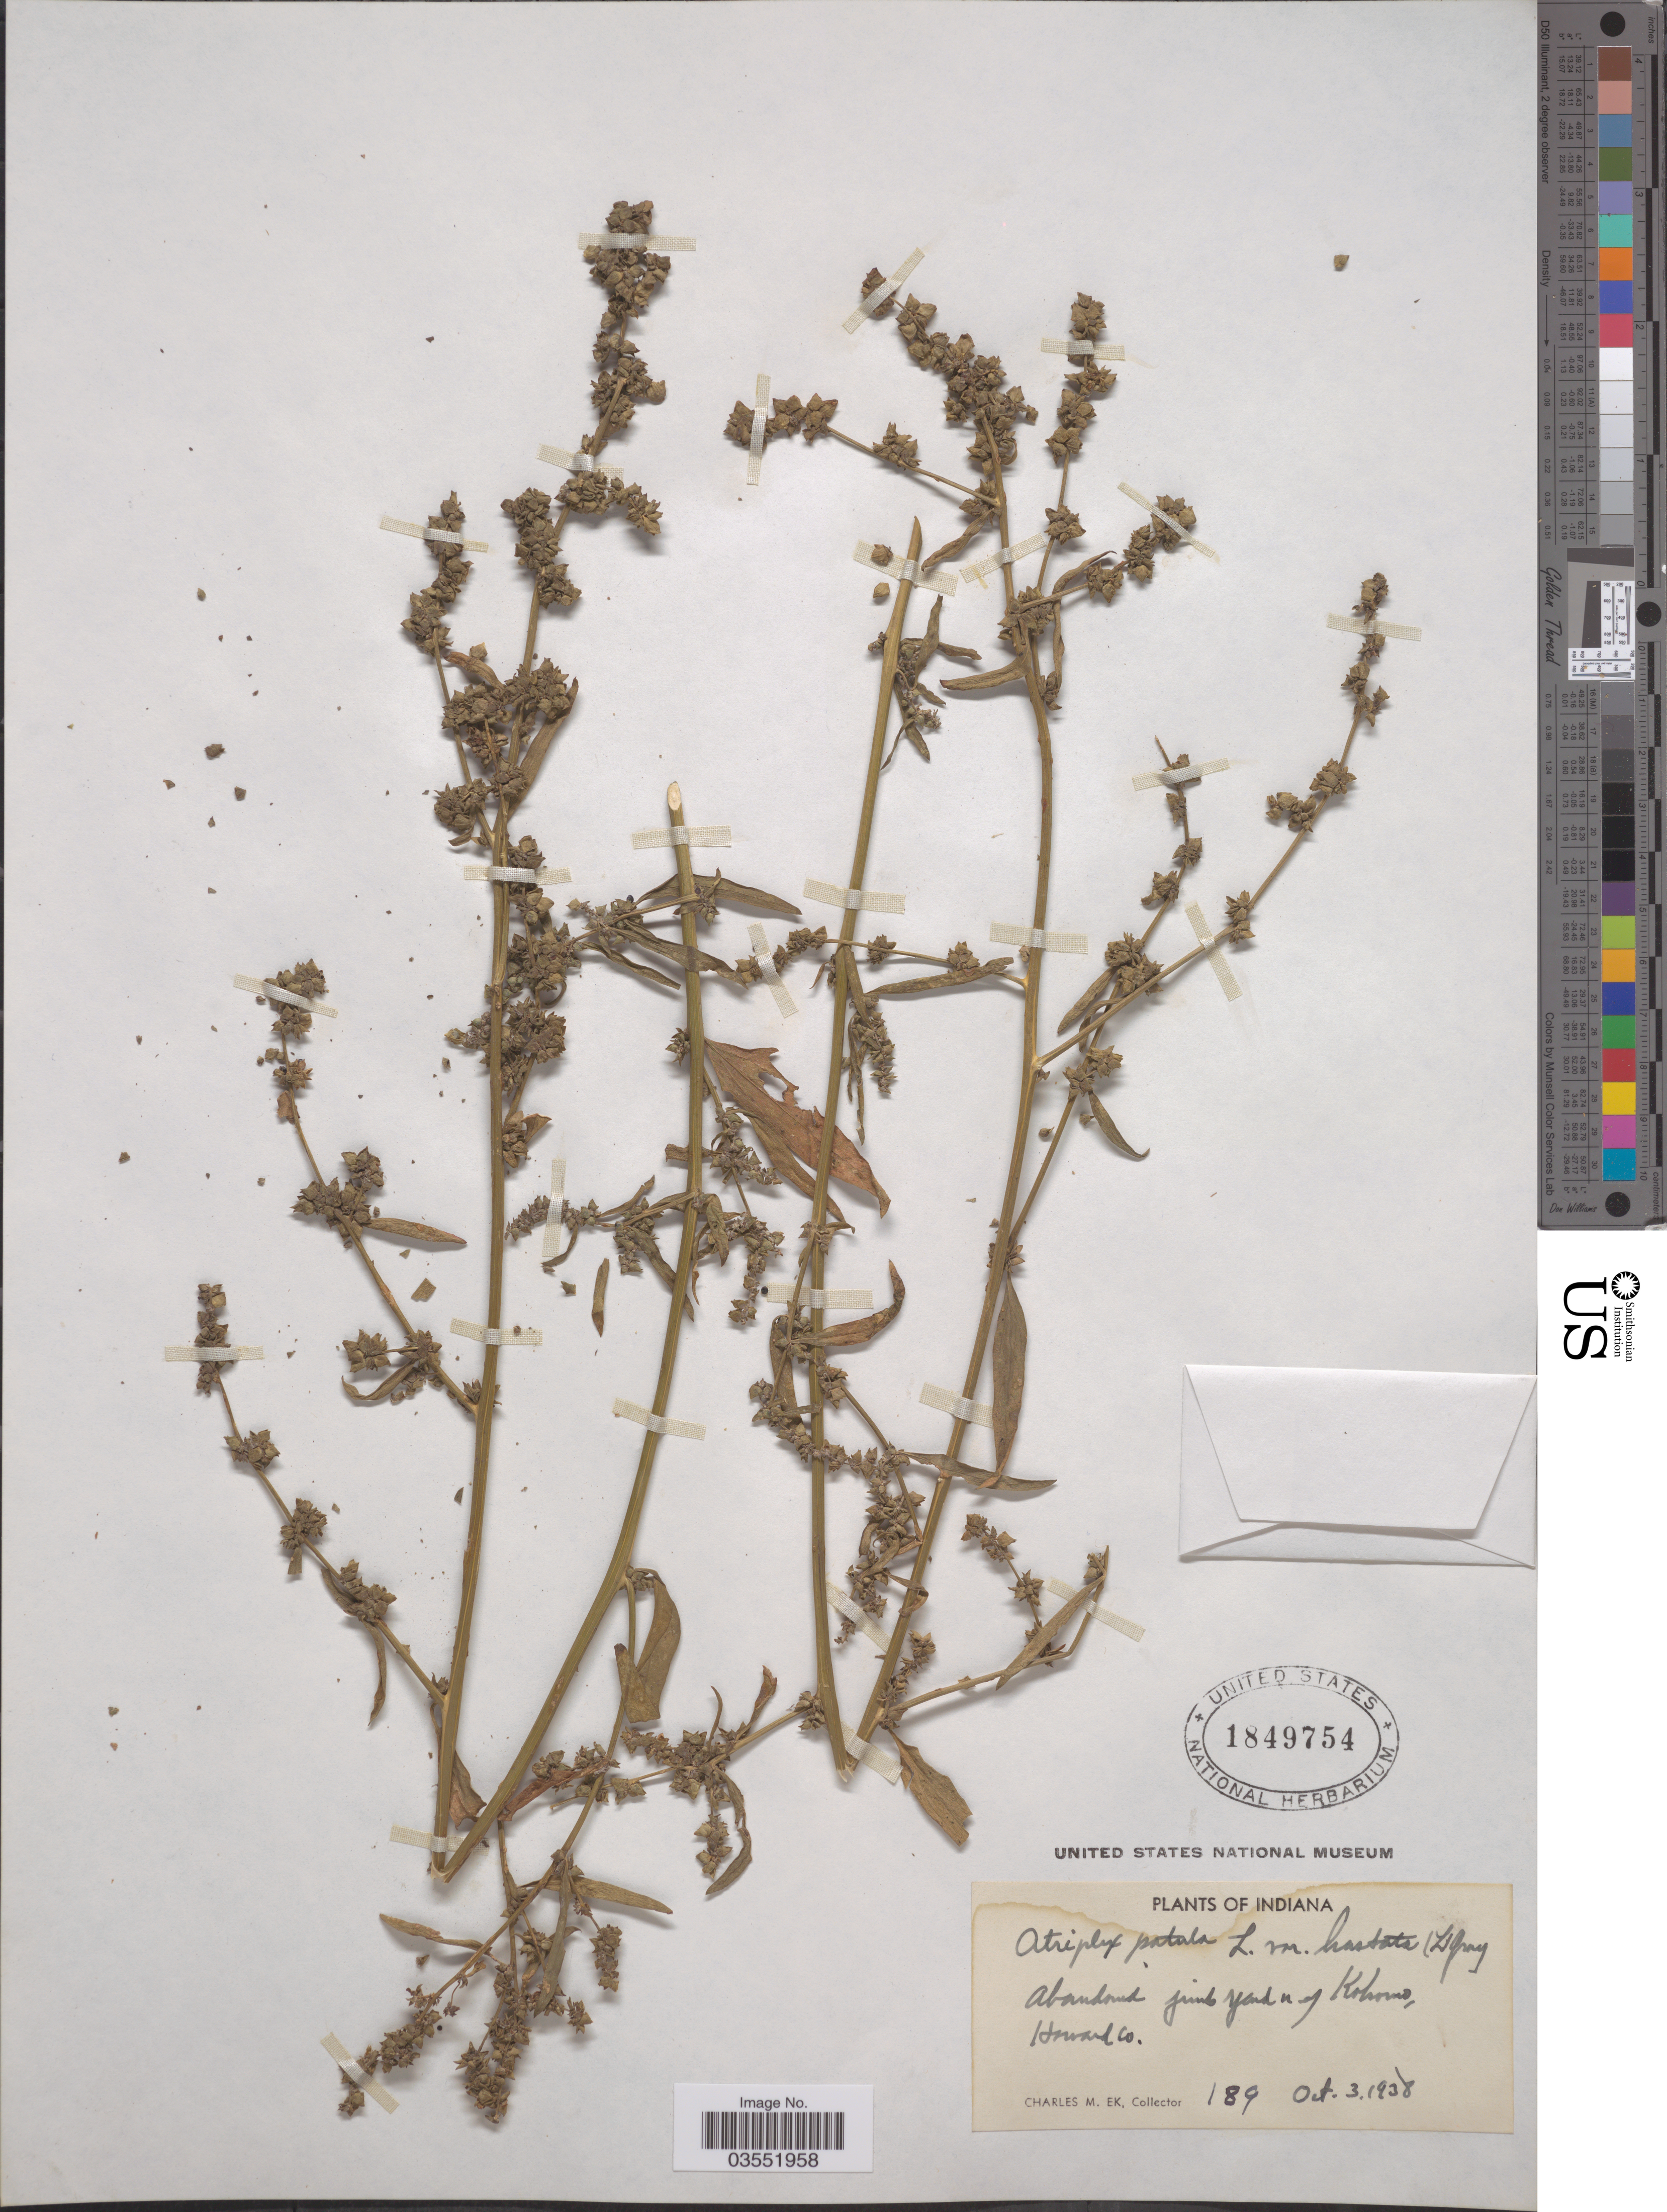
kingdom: Plantae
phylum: Tracheophyta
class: Magnoliopsida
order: Caryophyllales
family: Amaranthaceae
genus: Atriplex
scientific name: Atriplex hastata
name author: L.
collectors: C. Ek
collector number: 189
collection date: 1938-10-03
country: United States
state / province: Indiana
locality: Abundant junk yard n of Kokomo, Howard Co.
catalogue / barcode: US 1849754